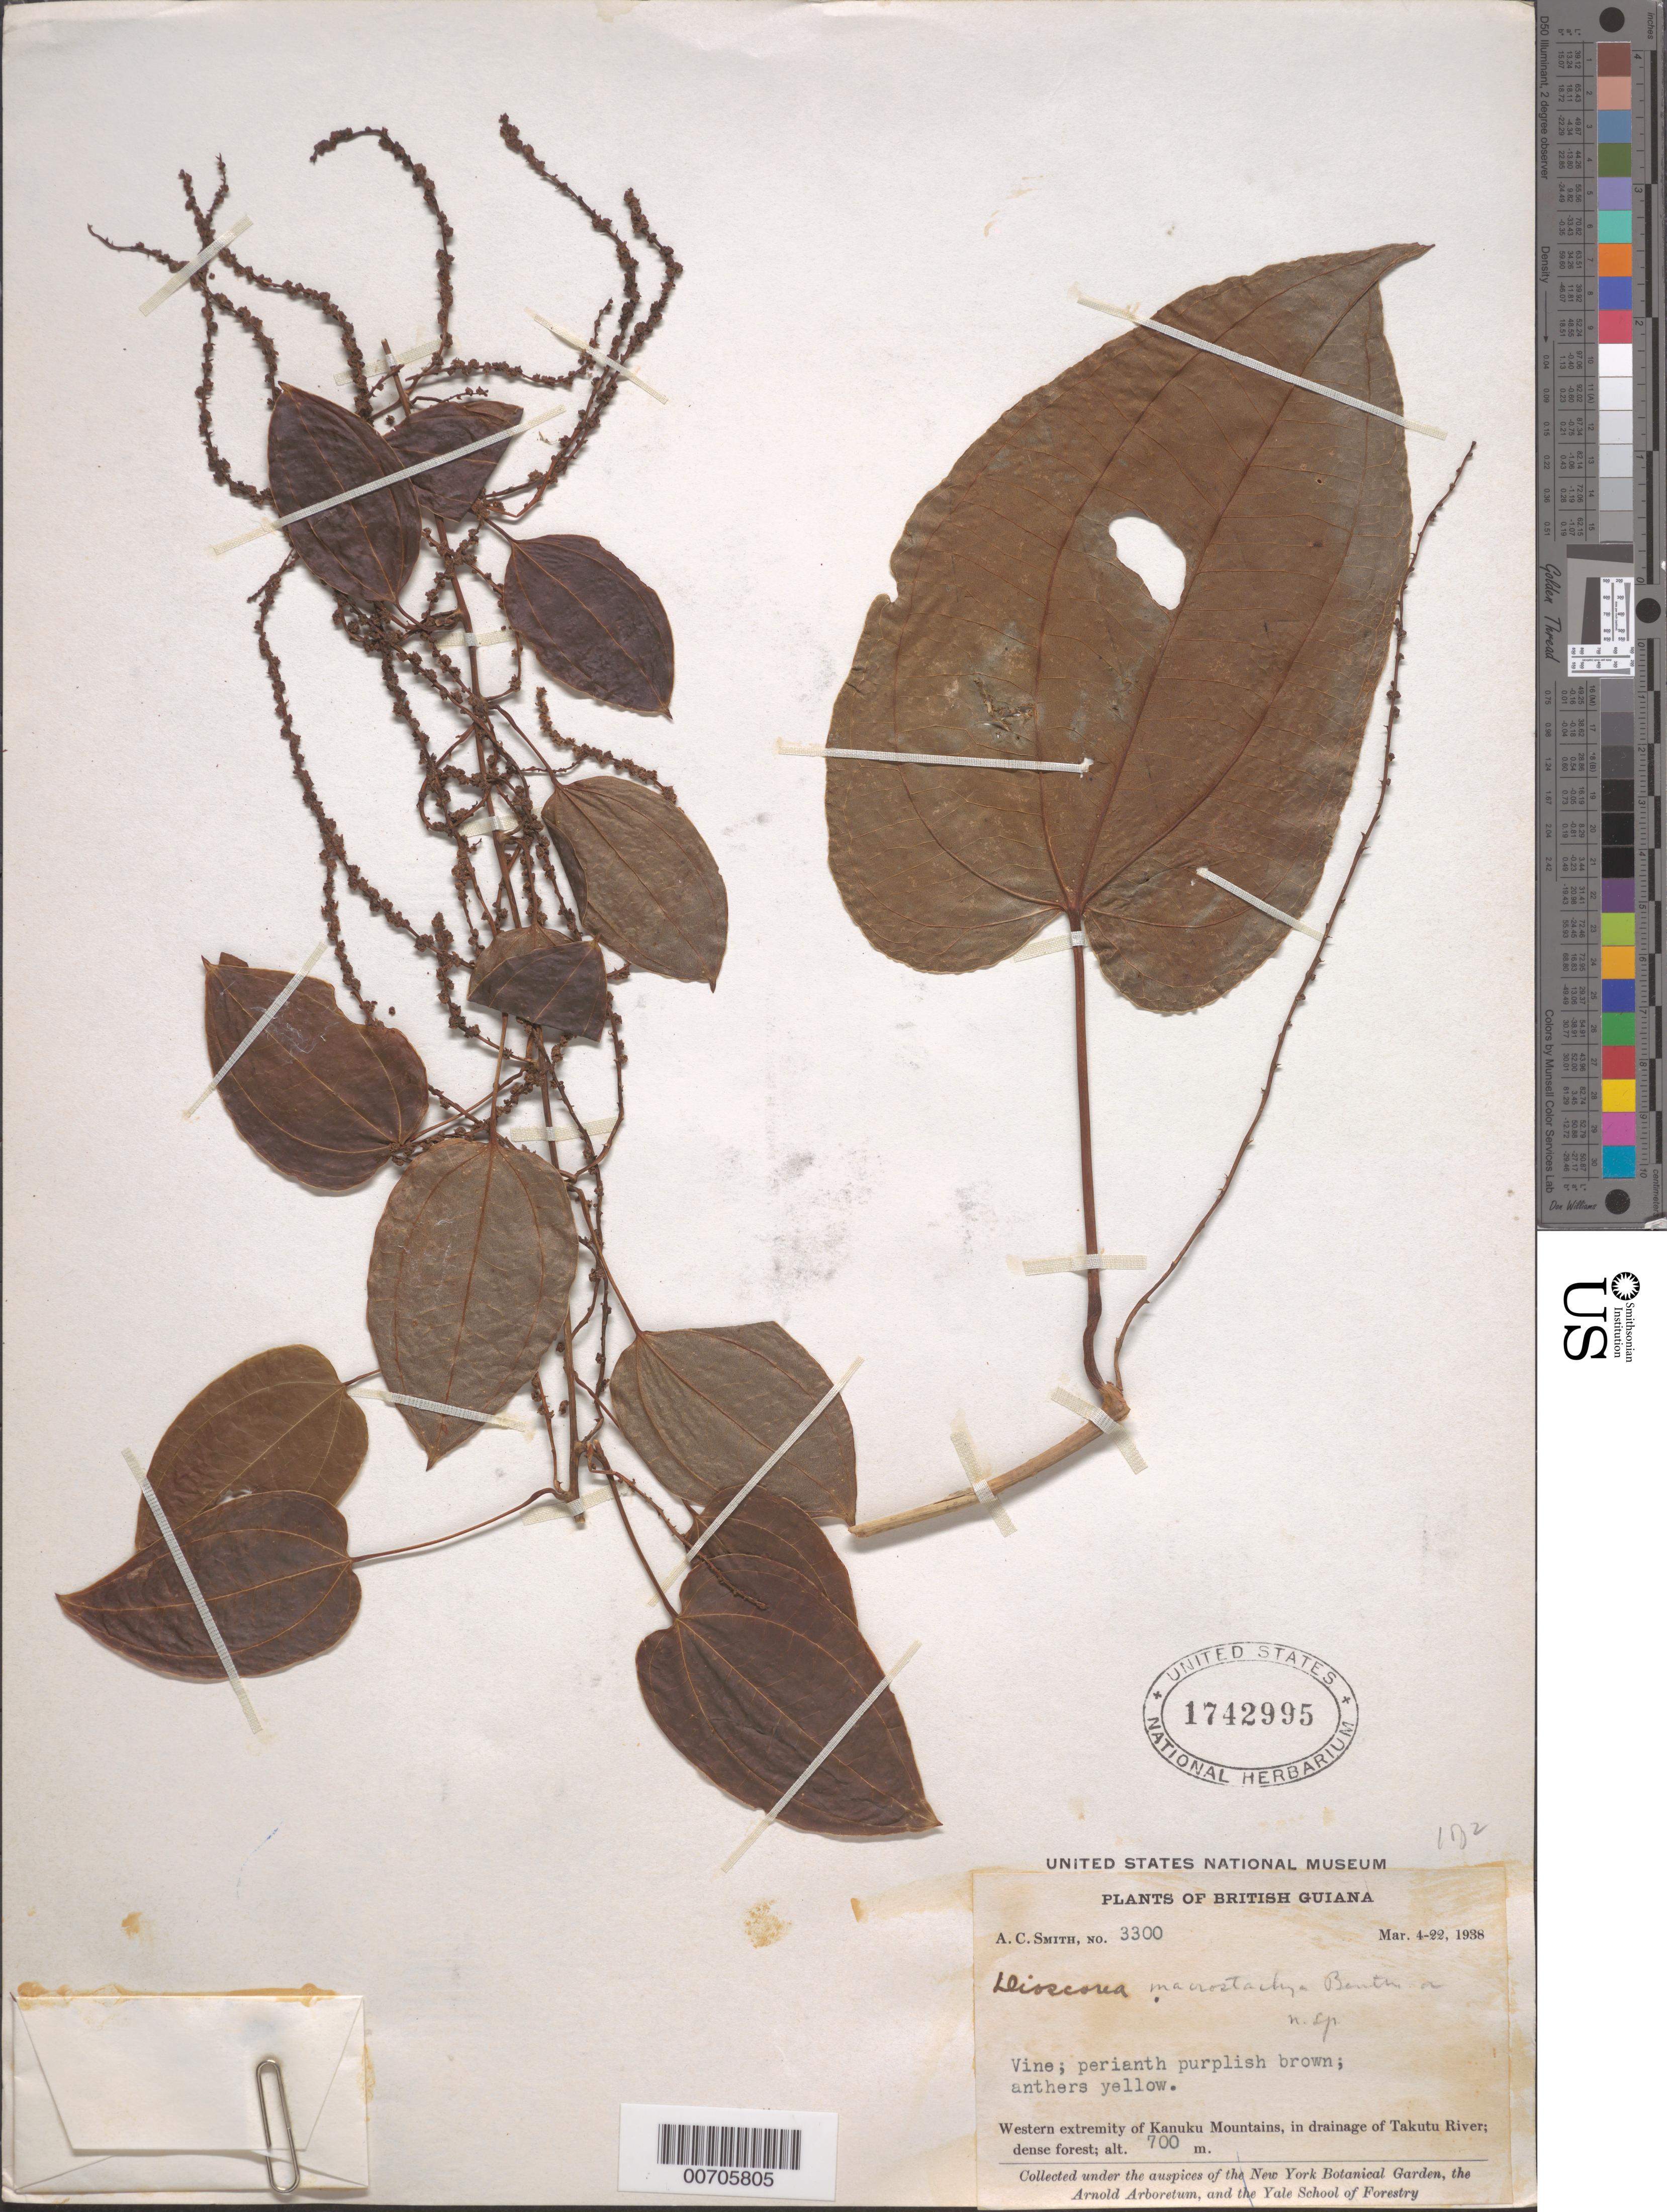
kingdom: Plantae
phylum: Tracheophyta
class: Liliopsida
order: Dioscoreales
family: Dioscoreaceae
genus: Dioscorea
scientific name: Dioscorea macrostachya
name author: Benth.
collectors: A. C. Smith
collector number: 3300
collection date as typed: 4-Mar-38 to 22-Mar-38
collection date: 1938-03-04/1938-03-22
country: Guyana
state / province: U. Takutu-U. Essequibo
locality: Kanuku Mts., drainage of Takutu R., western extremity of Kanuku Mountains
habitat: Dense forest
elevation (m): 700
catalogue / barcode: US 1742995